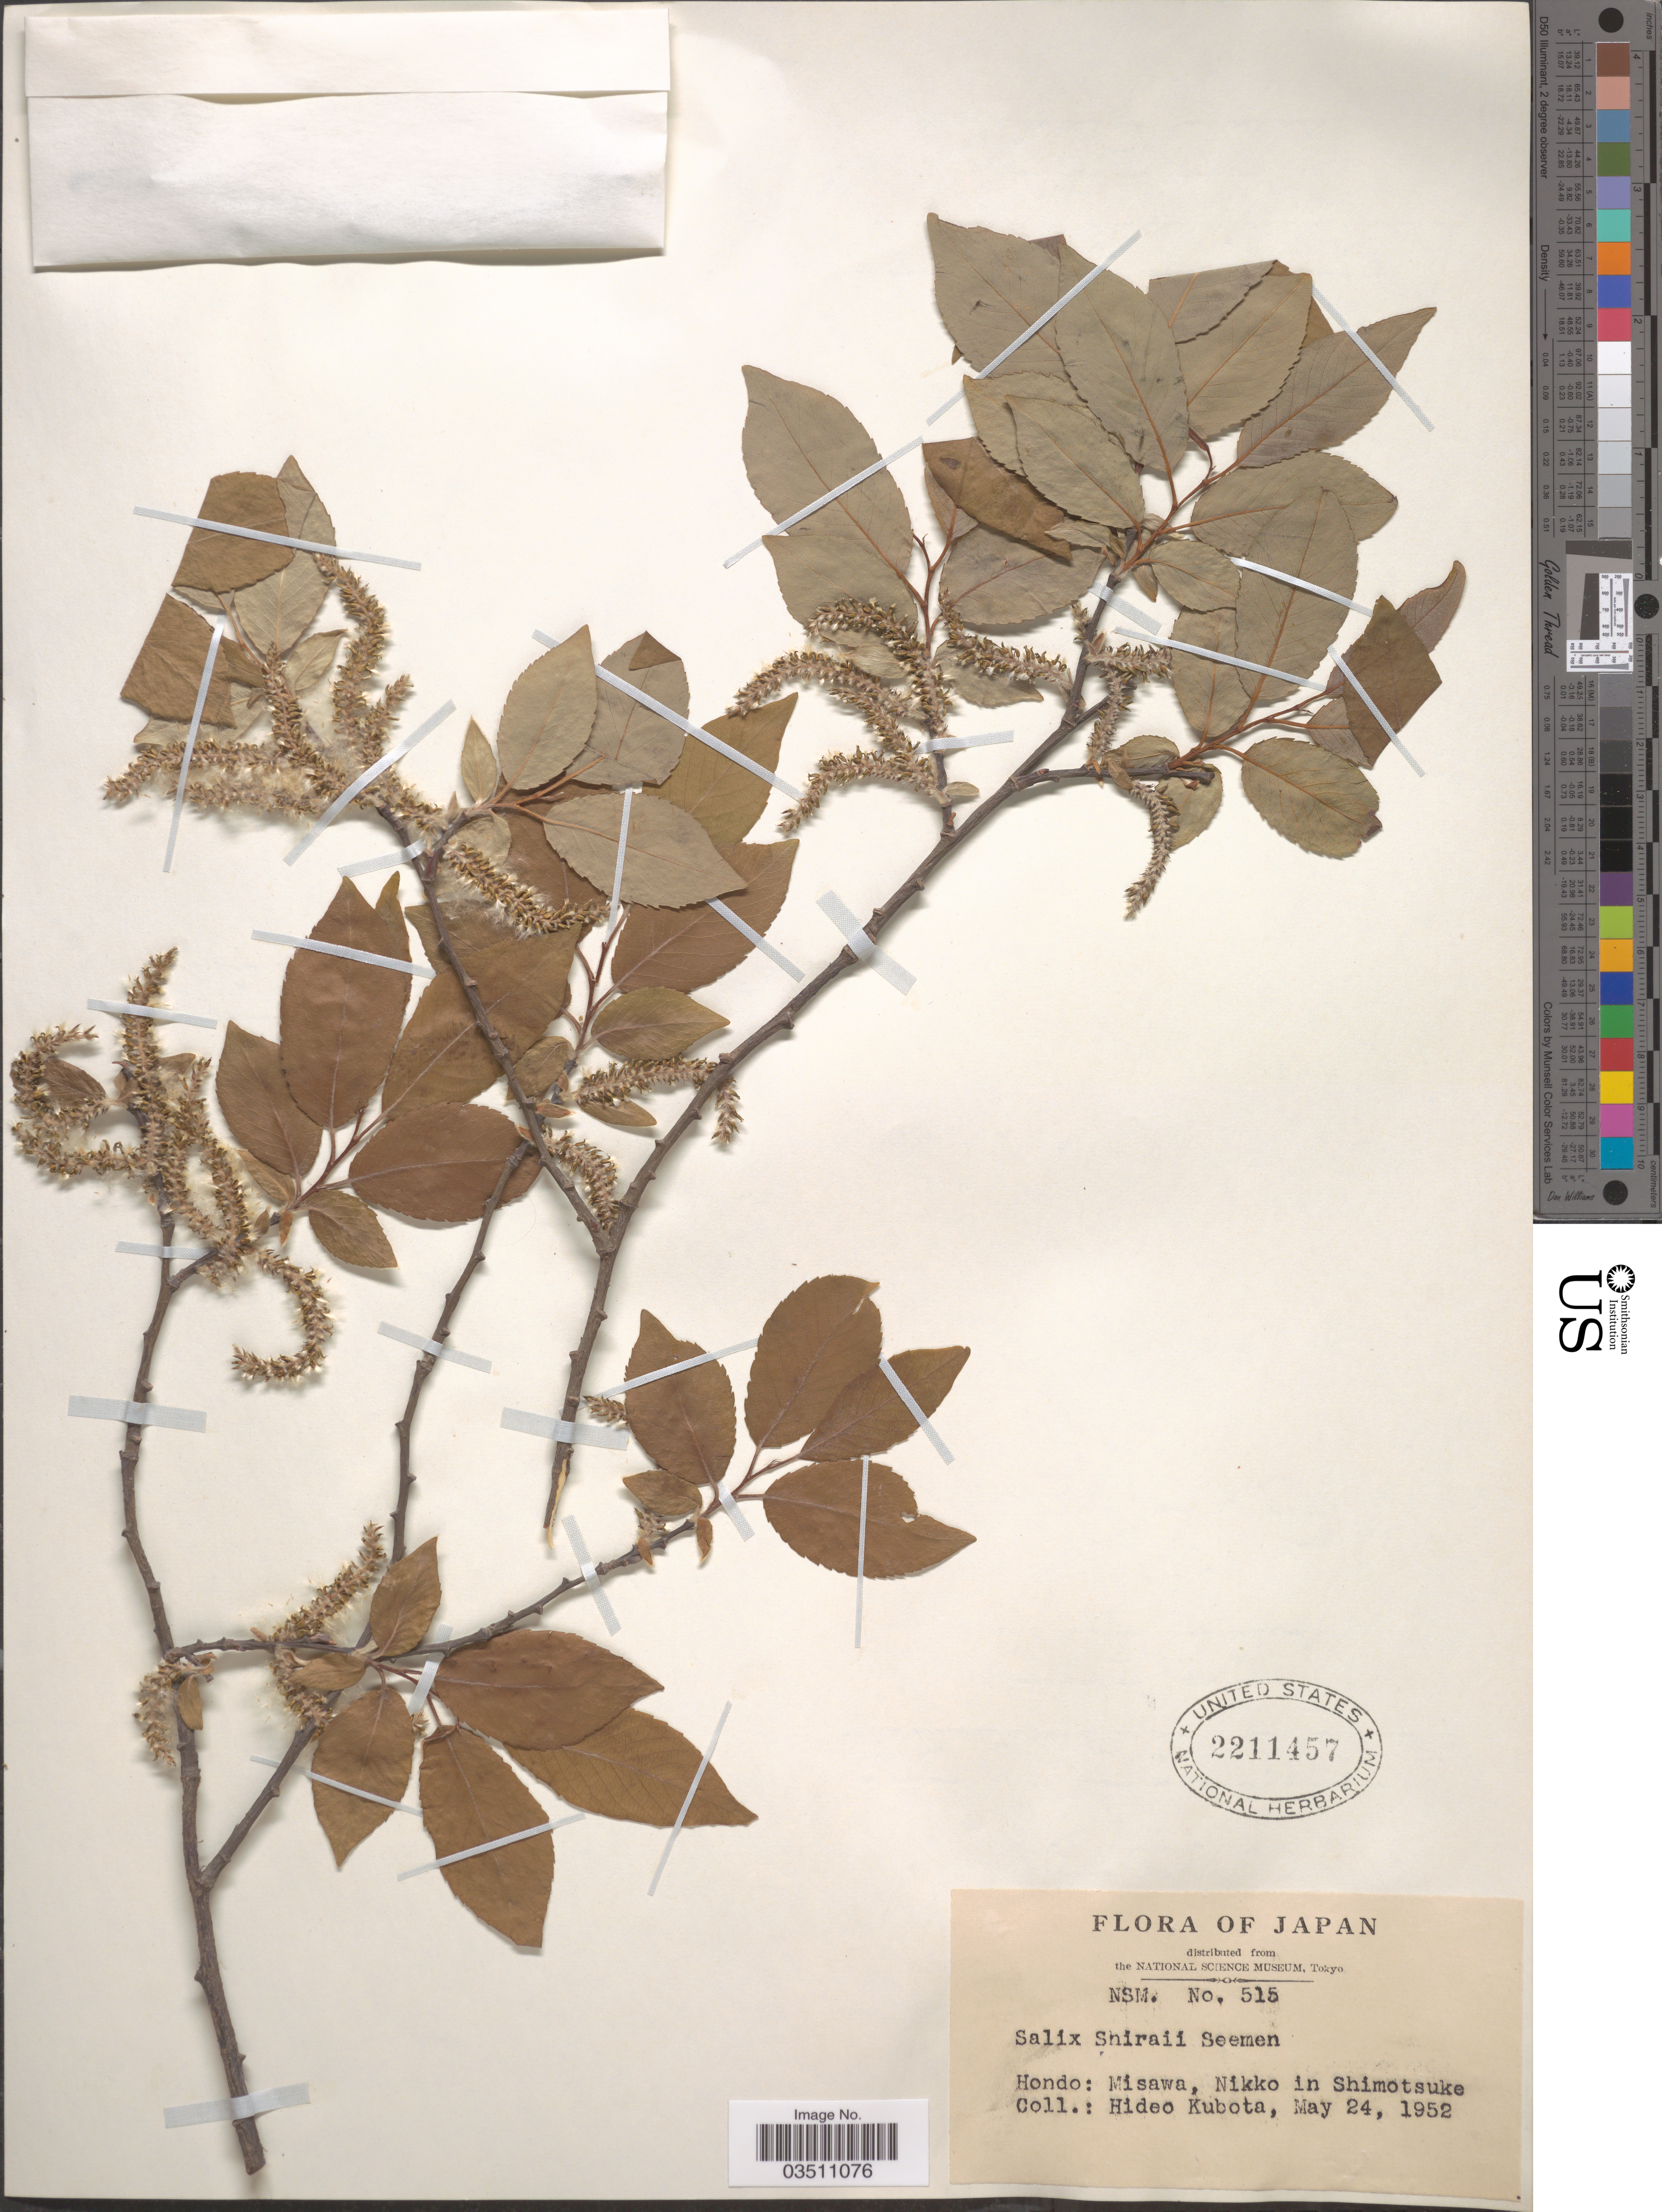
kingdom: Plantae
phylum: Tracheophyta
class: Magnoliopsida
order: Malpighiales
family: Salicaceae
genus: Salix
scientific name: Salix shiraii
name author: Seemen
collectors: H. Kubota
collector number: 515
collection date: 1952-05-24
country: Japan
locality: Hondo: Misawa, Nikko in Shimotsuke.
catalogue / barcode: US 2211457